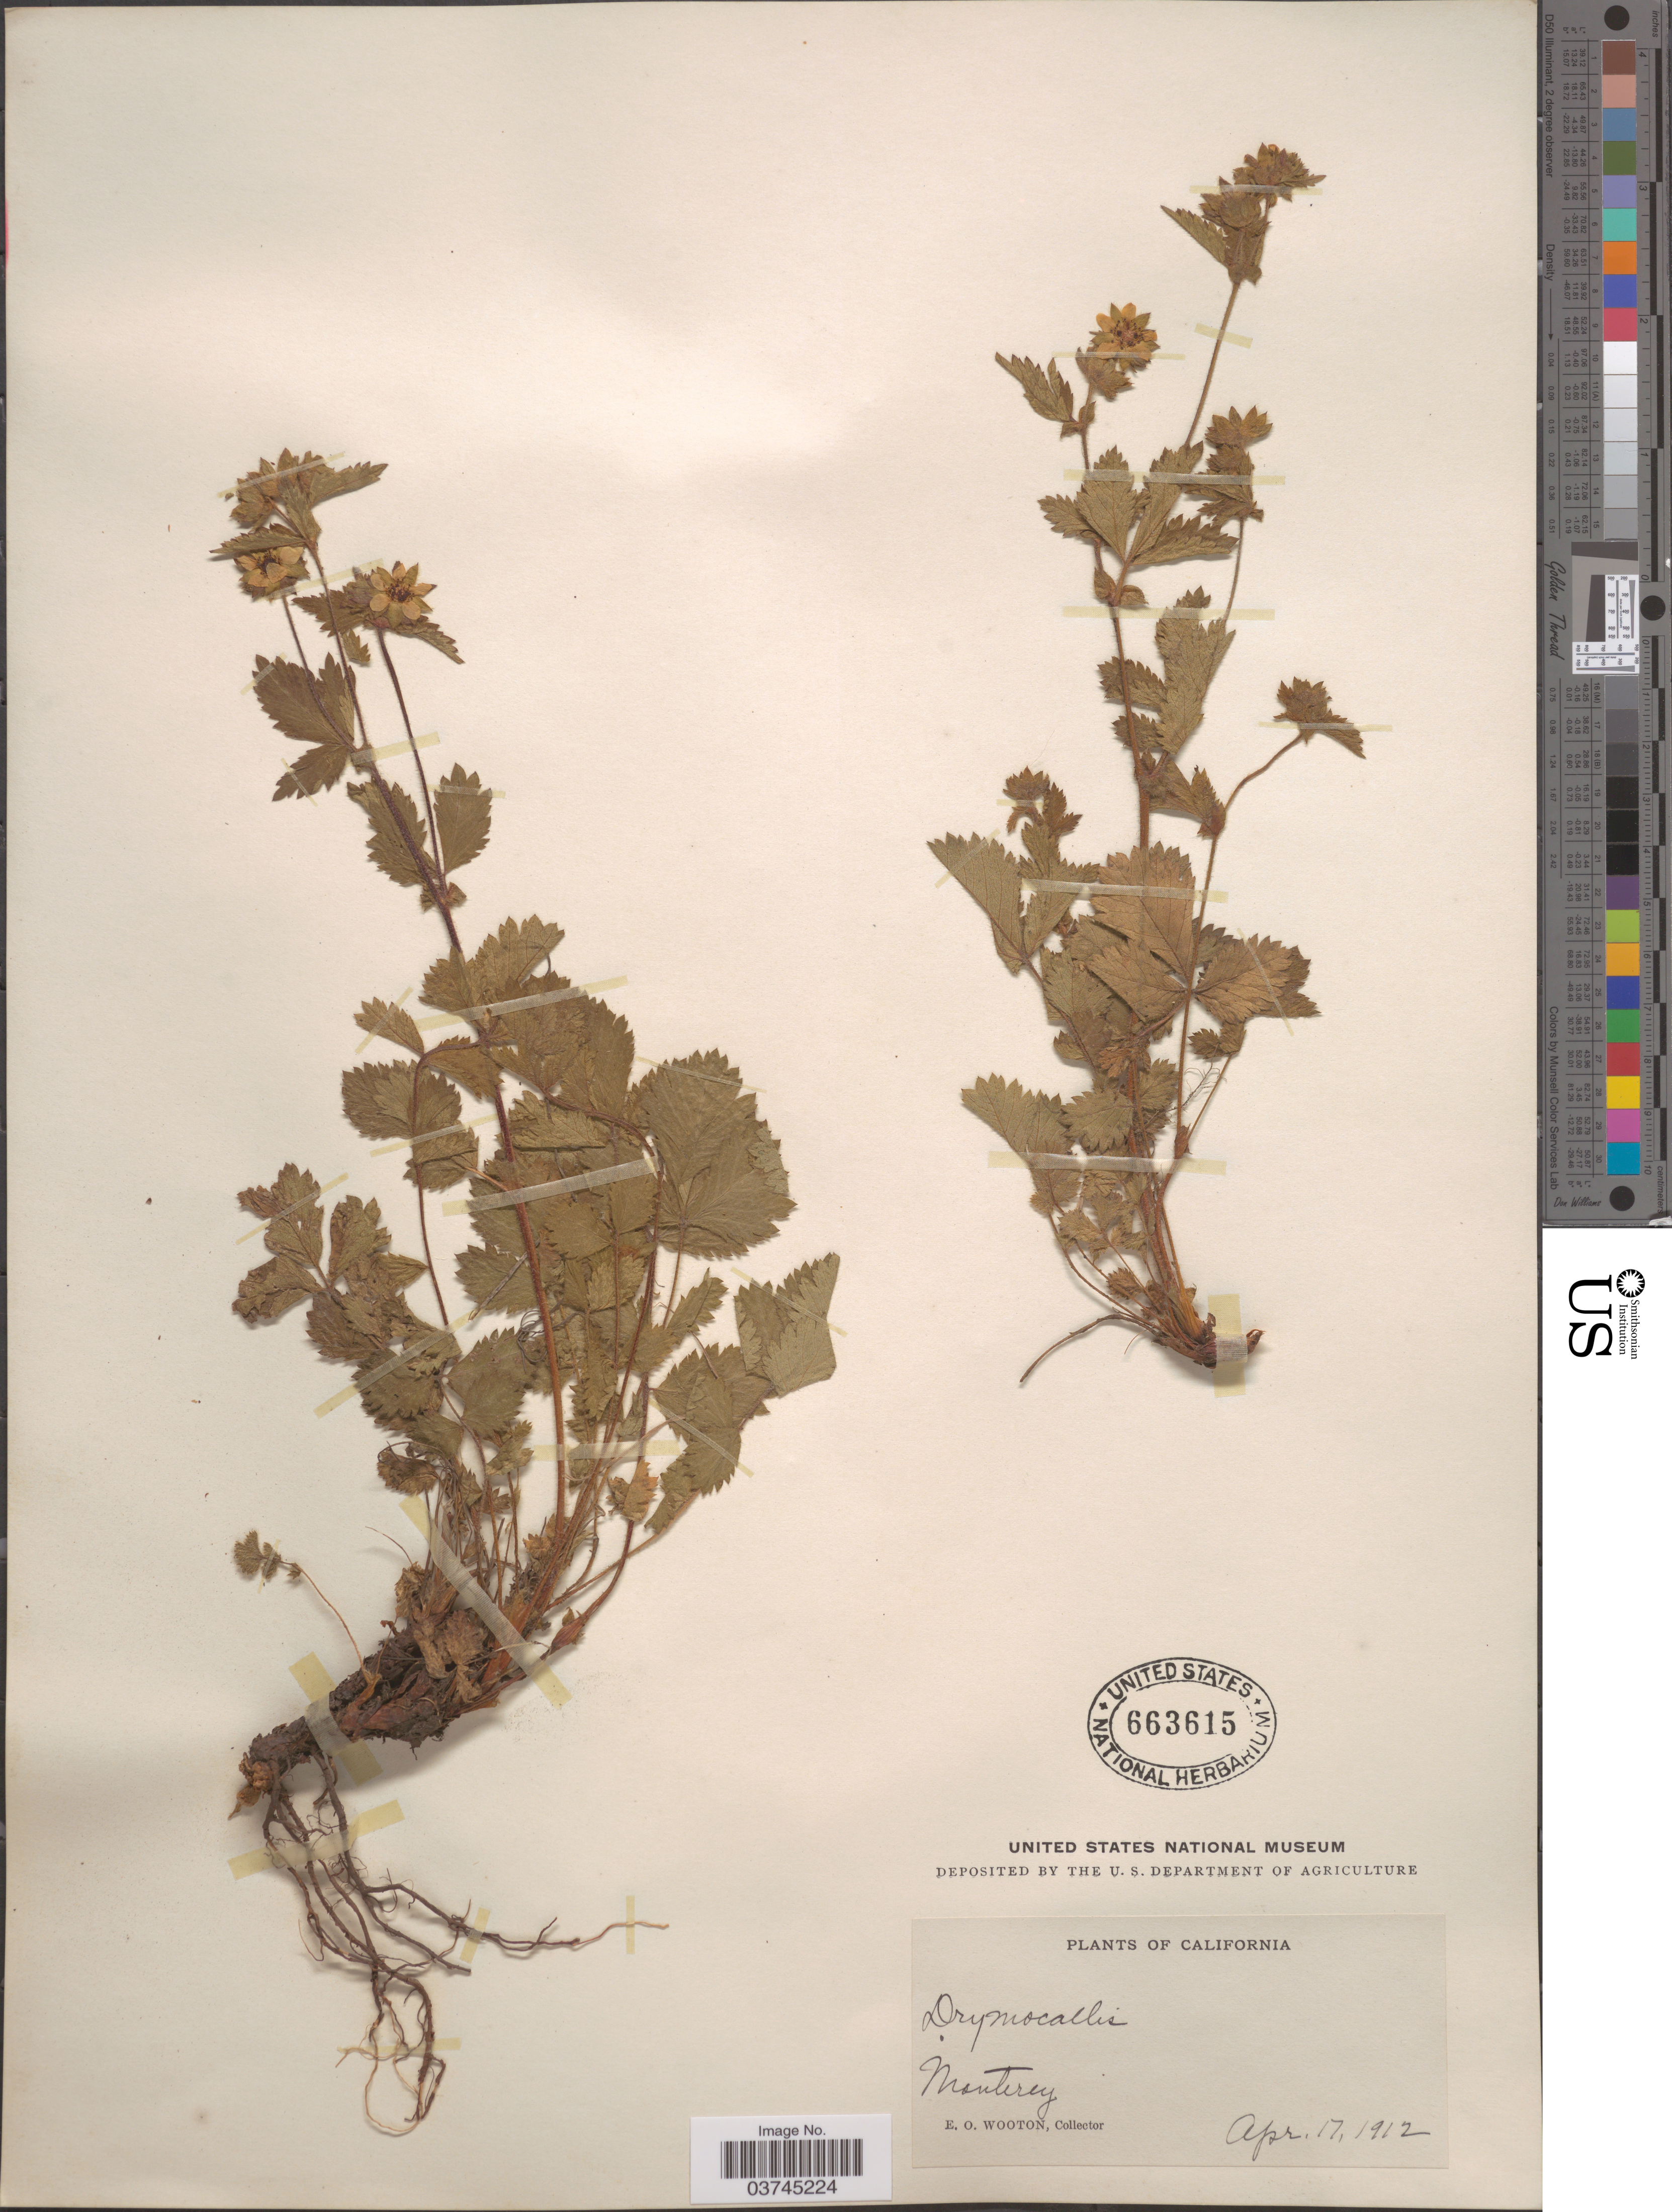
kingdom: Plantae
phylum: Tracheophyta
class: Magnoliopsida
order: Rosales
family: Rosaceae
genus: Drymocallis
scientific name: Drymocallis sp.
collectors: E. O. Wooton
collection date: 1912-04-17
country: United States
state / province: California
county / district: Monterey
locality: Monterey.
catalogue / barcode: US 663615